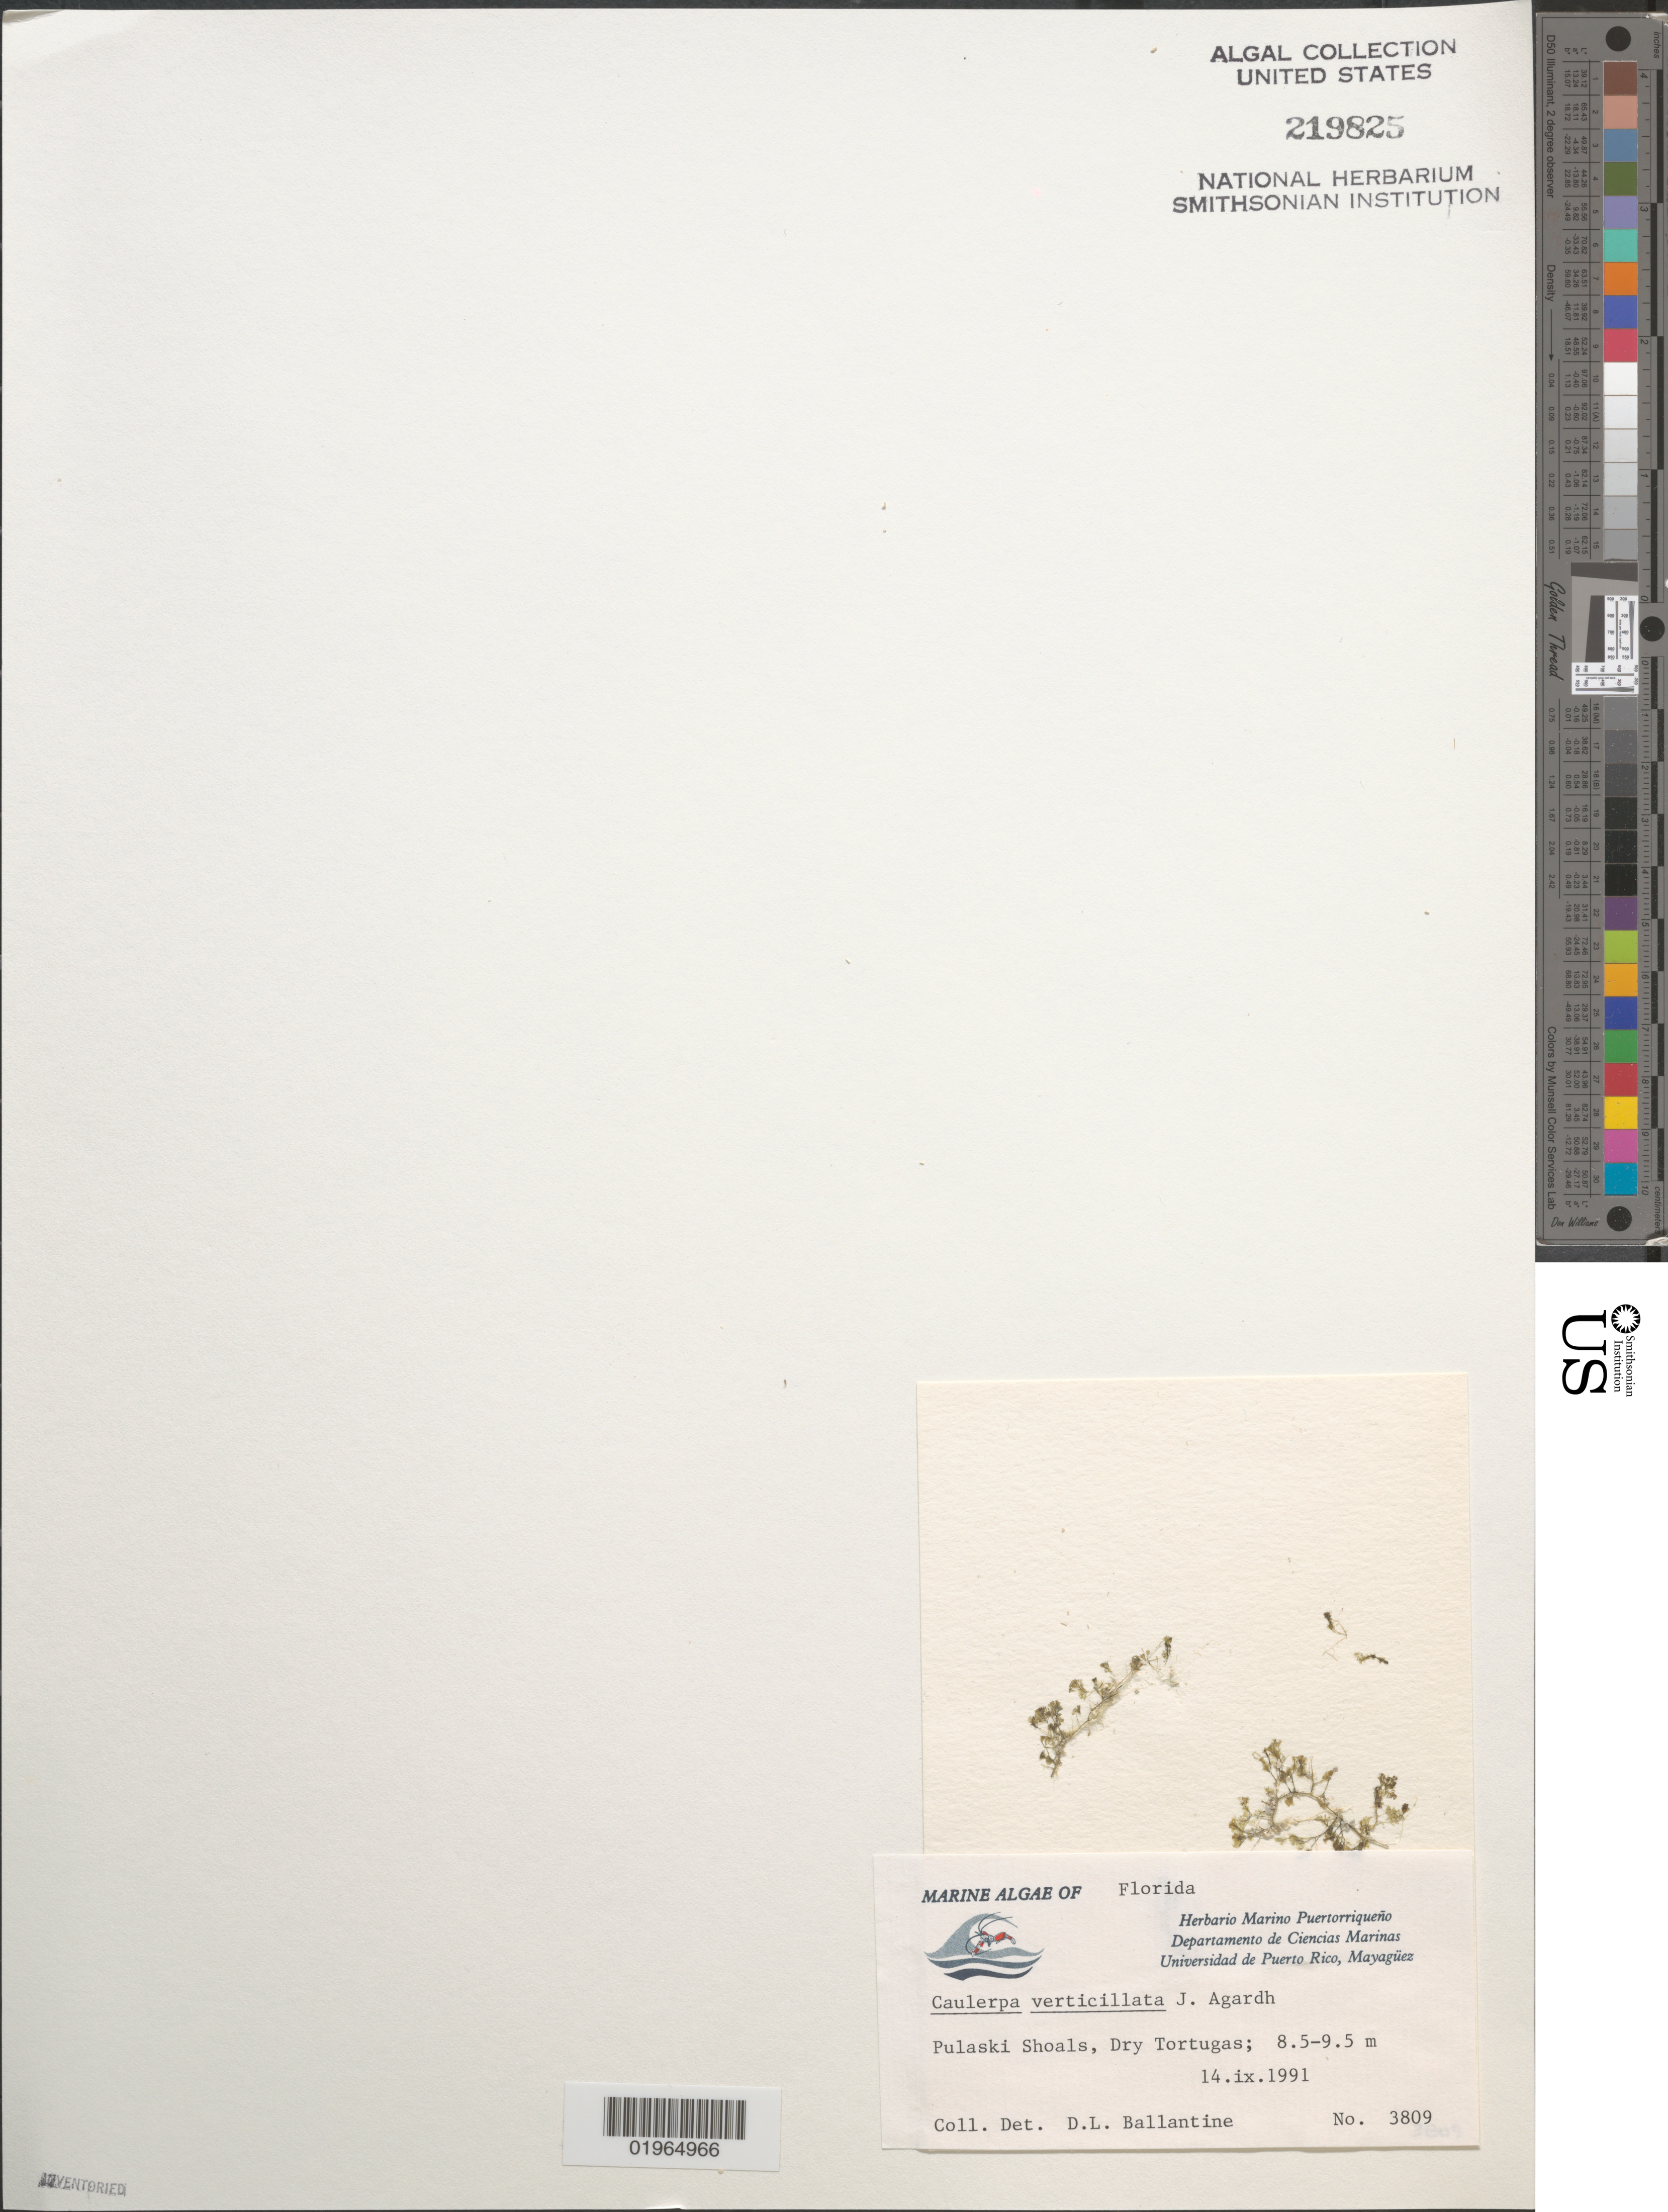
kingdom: Plantae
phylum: Chlorophyta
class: Ulvophyceae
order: Bryopsidales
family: Caulerpaceae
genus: Caulerpa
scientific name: Caulerpa verticillata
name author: J. Agardh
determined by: Ballantine, D. L.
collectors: D.L. Ballantine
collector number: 3809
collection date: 1991-09-14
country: United States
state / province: Florida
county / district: Monroe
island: Dry Tortugas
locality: Pulaski Shoals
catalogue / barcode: US 219825